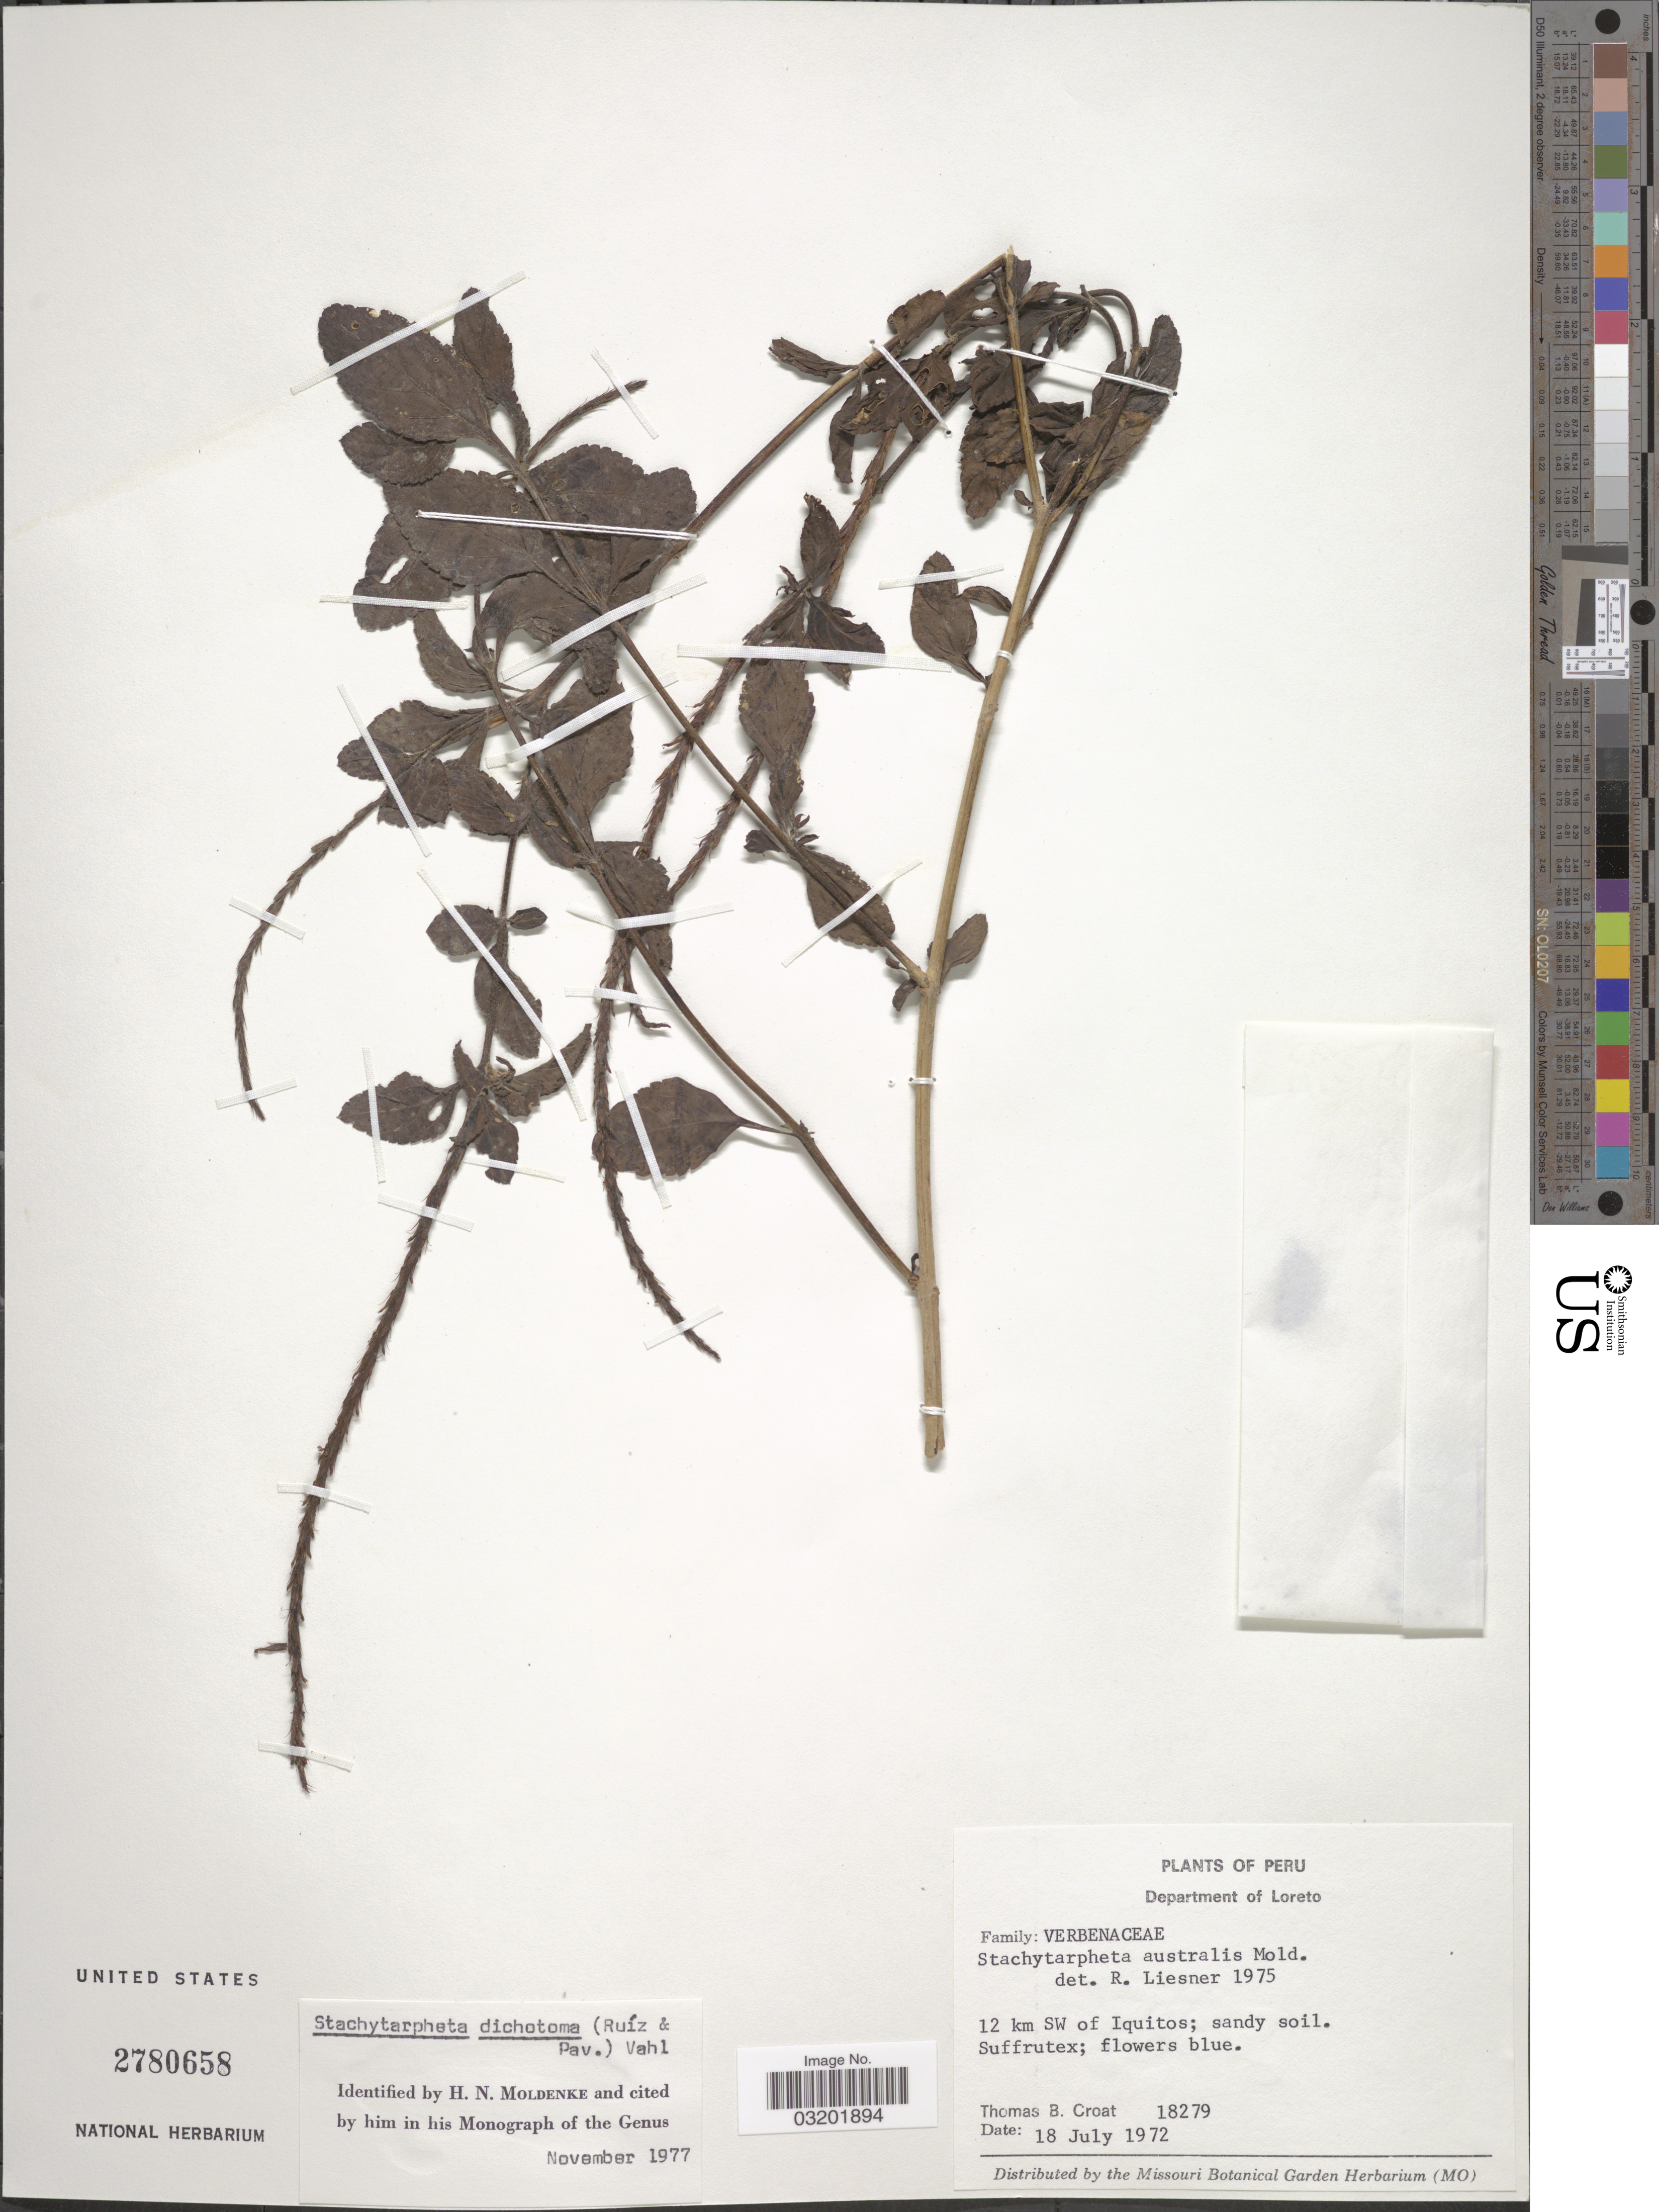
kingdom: Plantae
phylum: Tracheophyta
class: Magnoliopsida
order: Lamiales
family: Verbenaceae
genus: Stachytarpheta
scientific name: Stachytarpheta dichotoma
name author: (Ruiz & Pav.) Vahl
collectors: T. B. Croat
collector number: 18279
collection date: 1972-07-18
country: Peru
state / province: Loreto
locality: Departamento of Loreto. 12 km SW of Iquitos.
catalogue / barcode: US 2780658